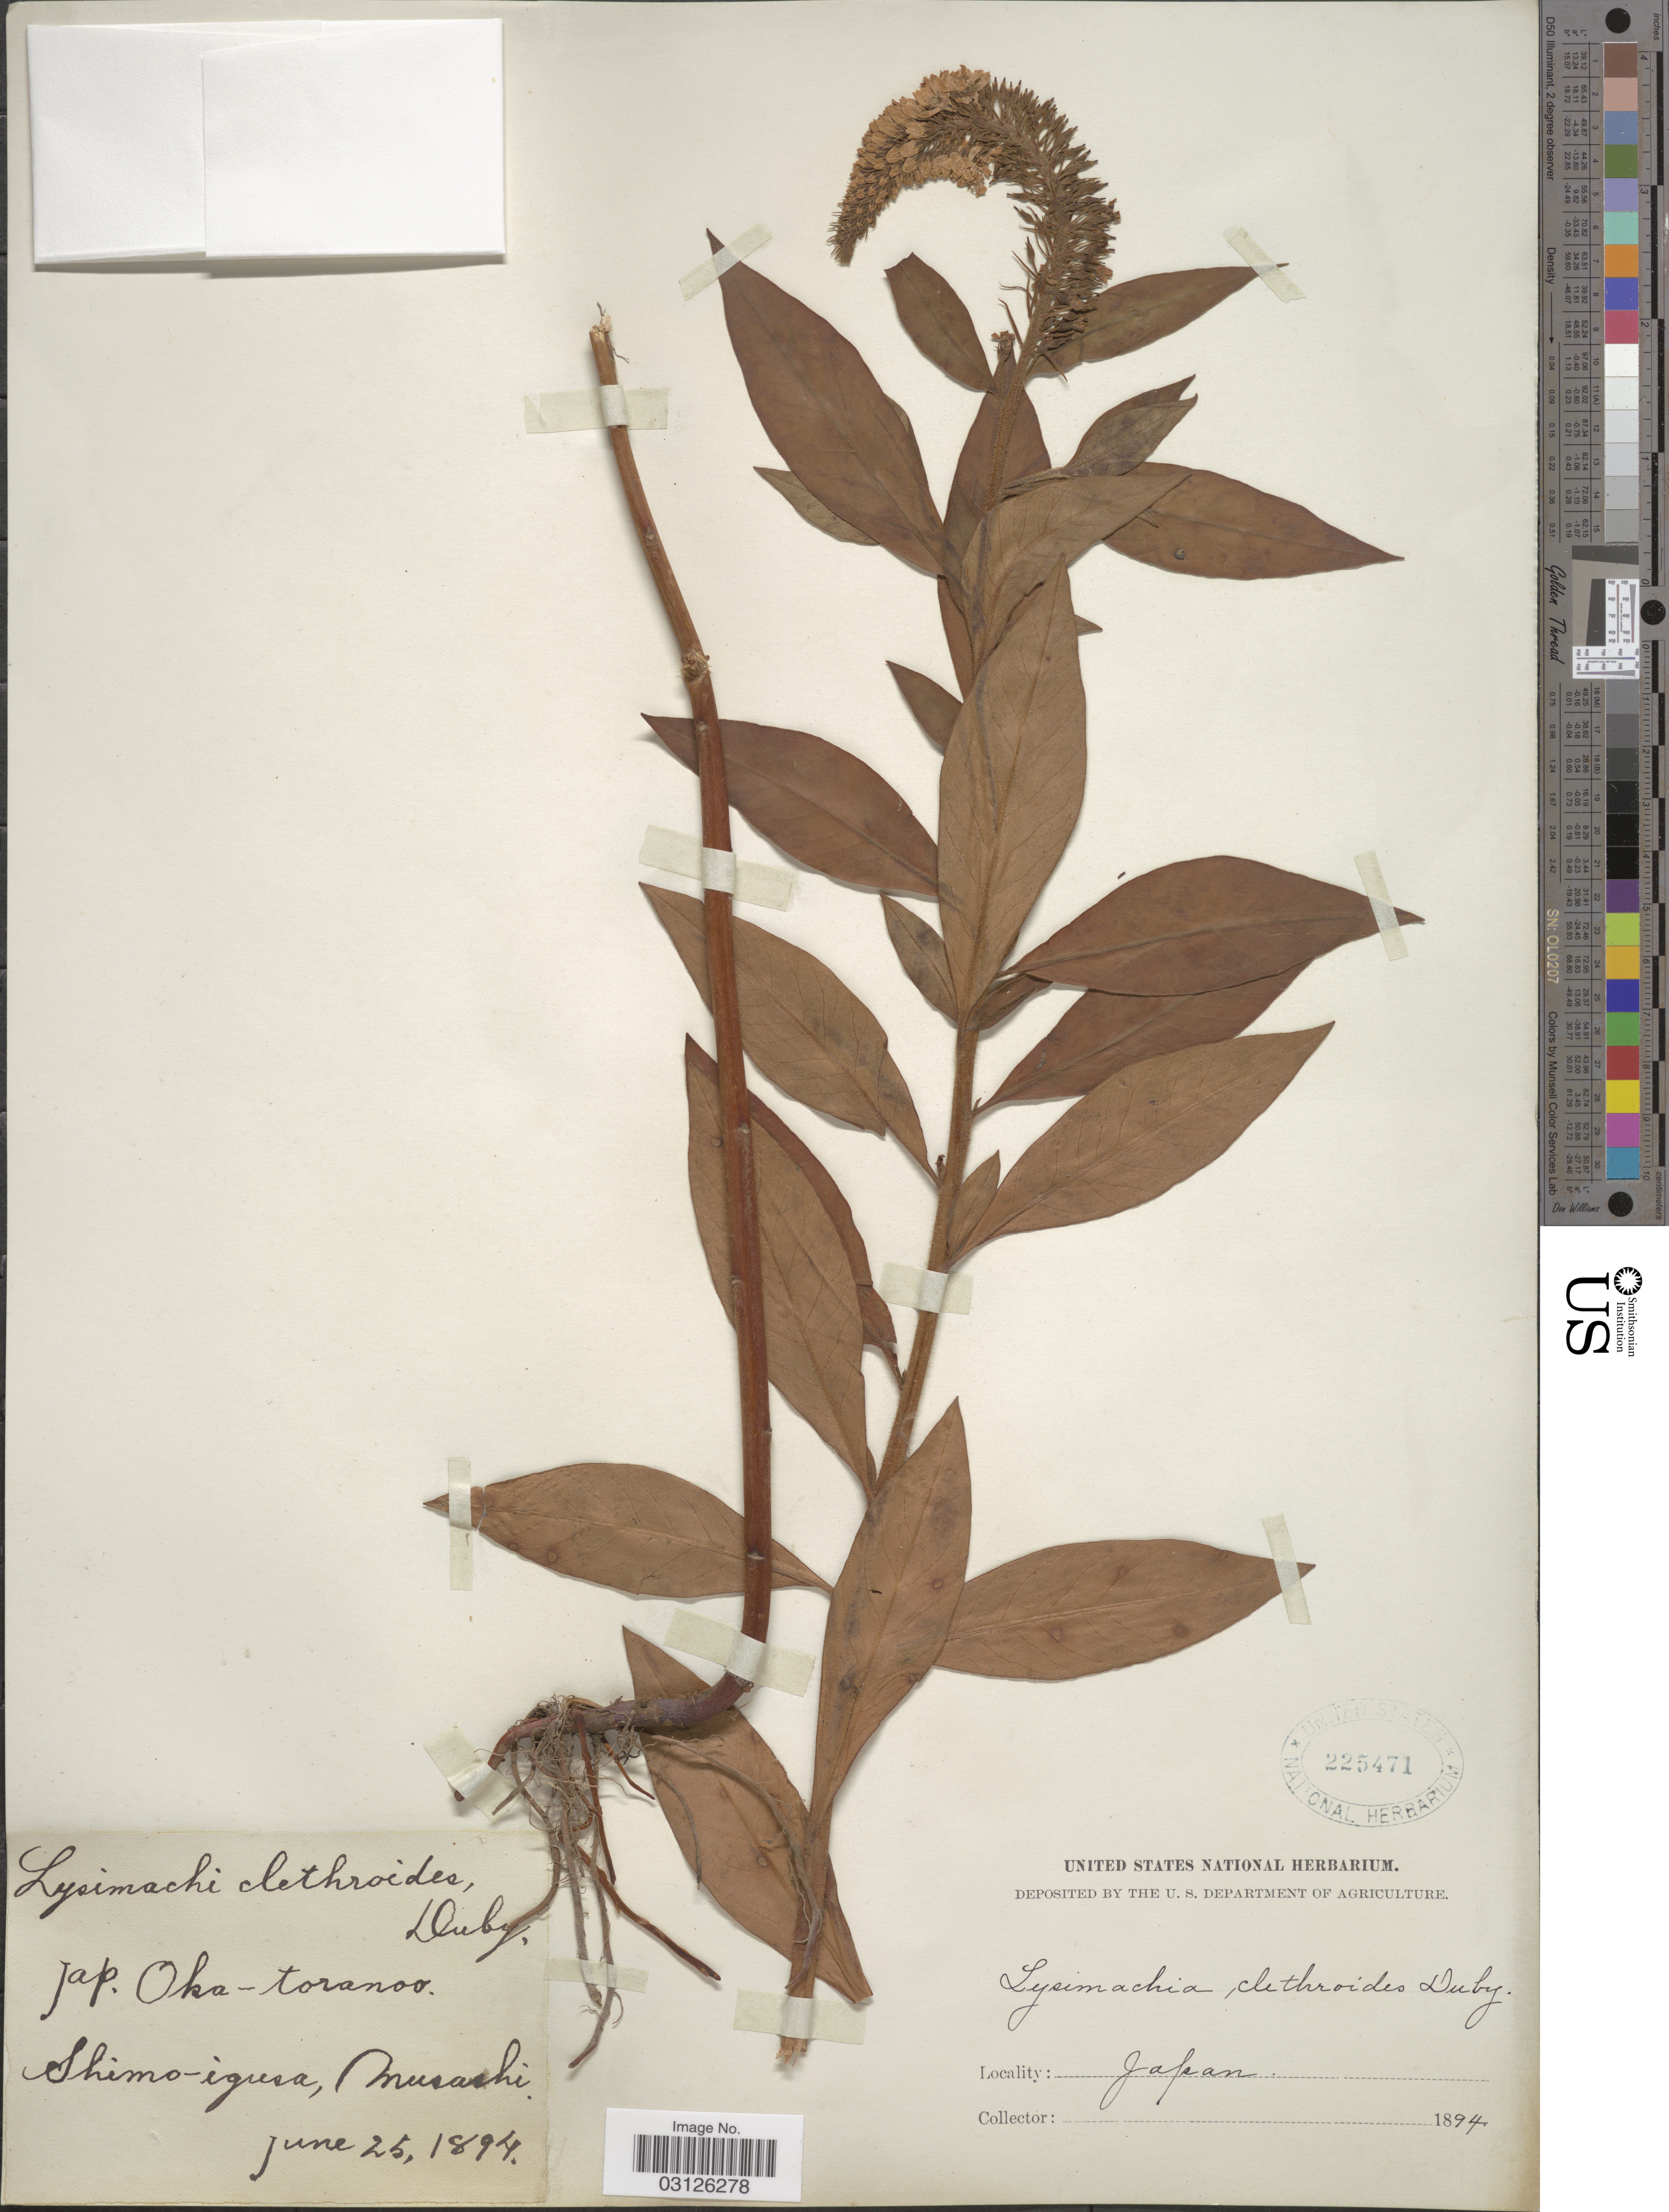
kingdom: Plantae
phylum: Tracheophyta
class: Magnoliopsida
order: Ericales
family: Primulaceae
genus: Lysimachia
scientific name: Lysimachia clethroides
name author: Duby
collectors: ex herb. United States National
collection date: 1894-06-25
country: Japan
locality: Shimo-igusa, Musashi.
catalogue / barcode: US 225471